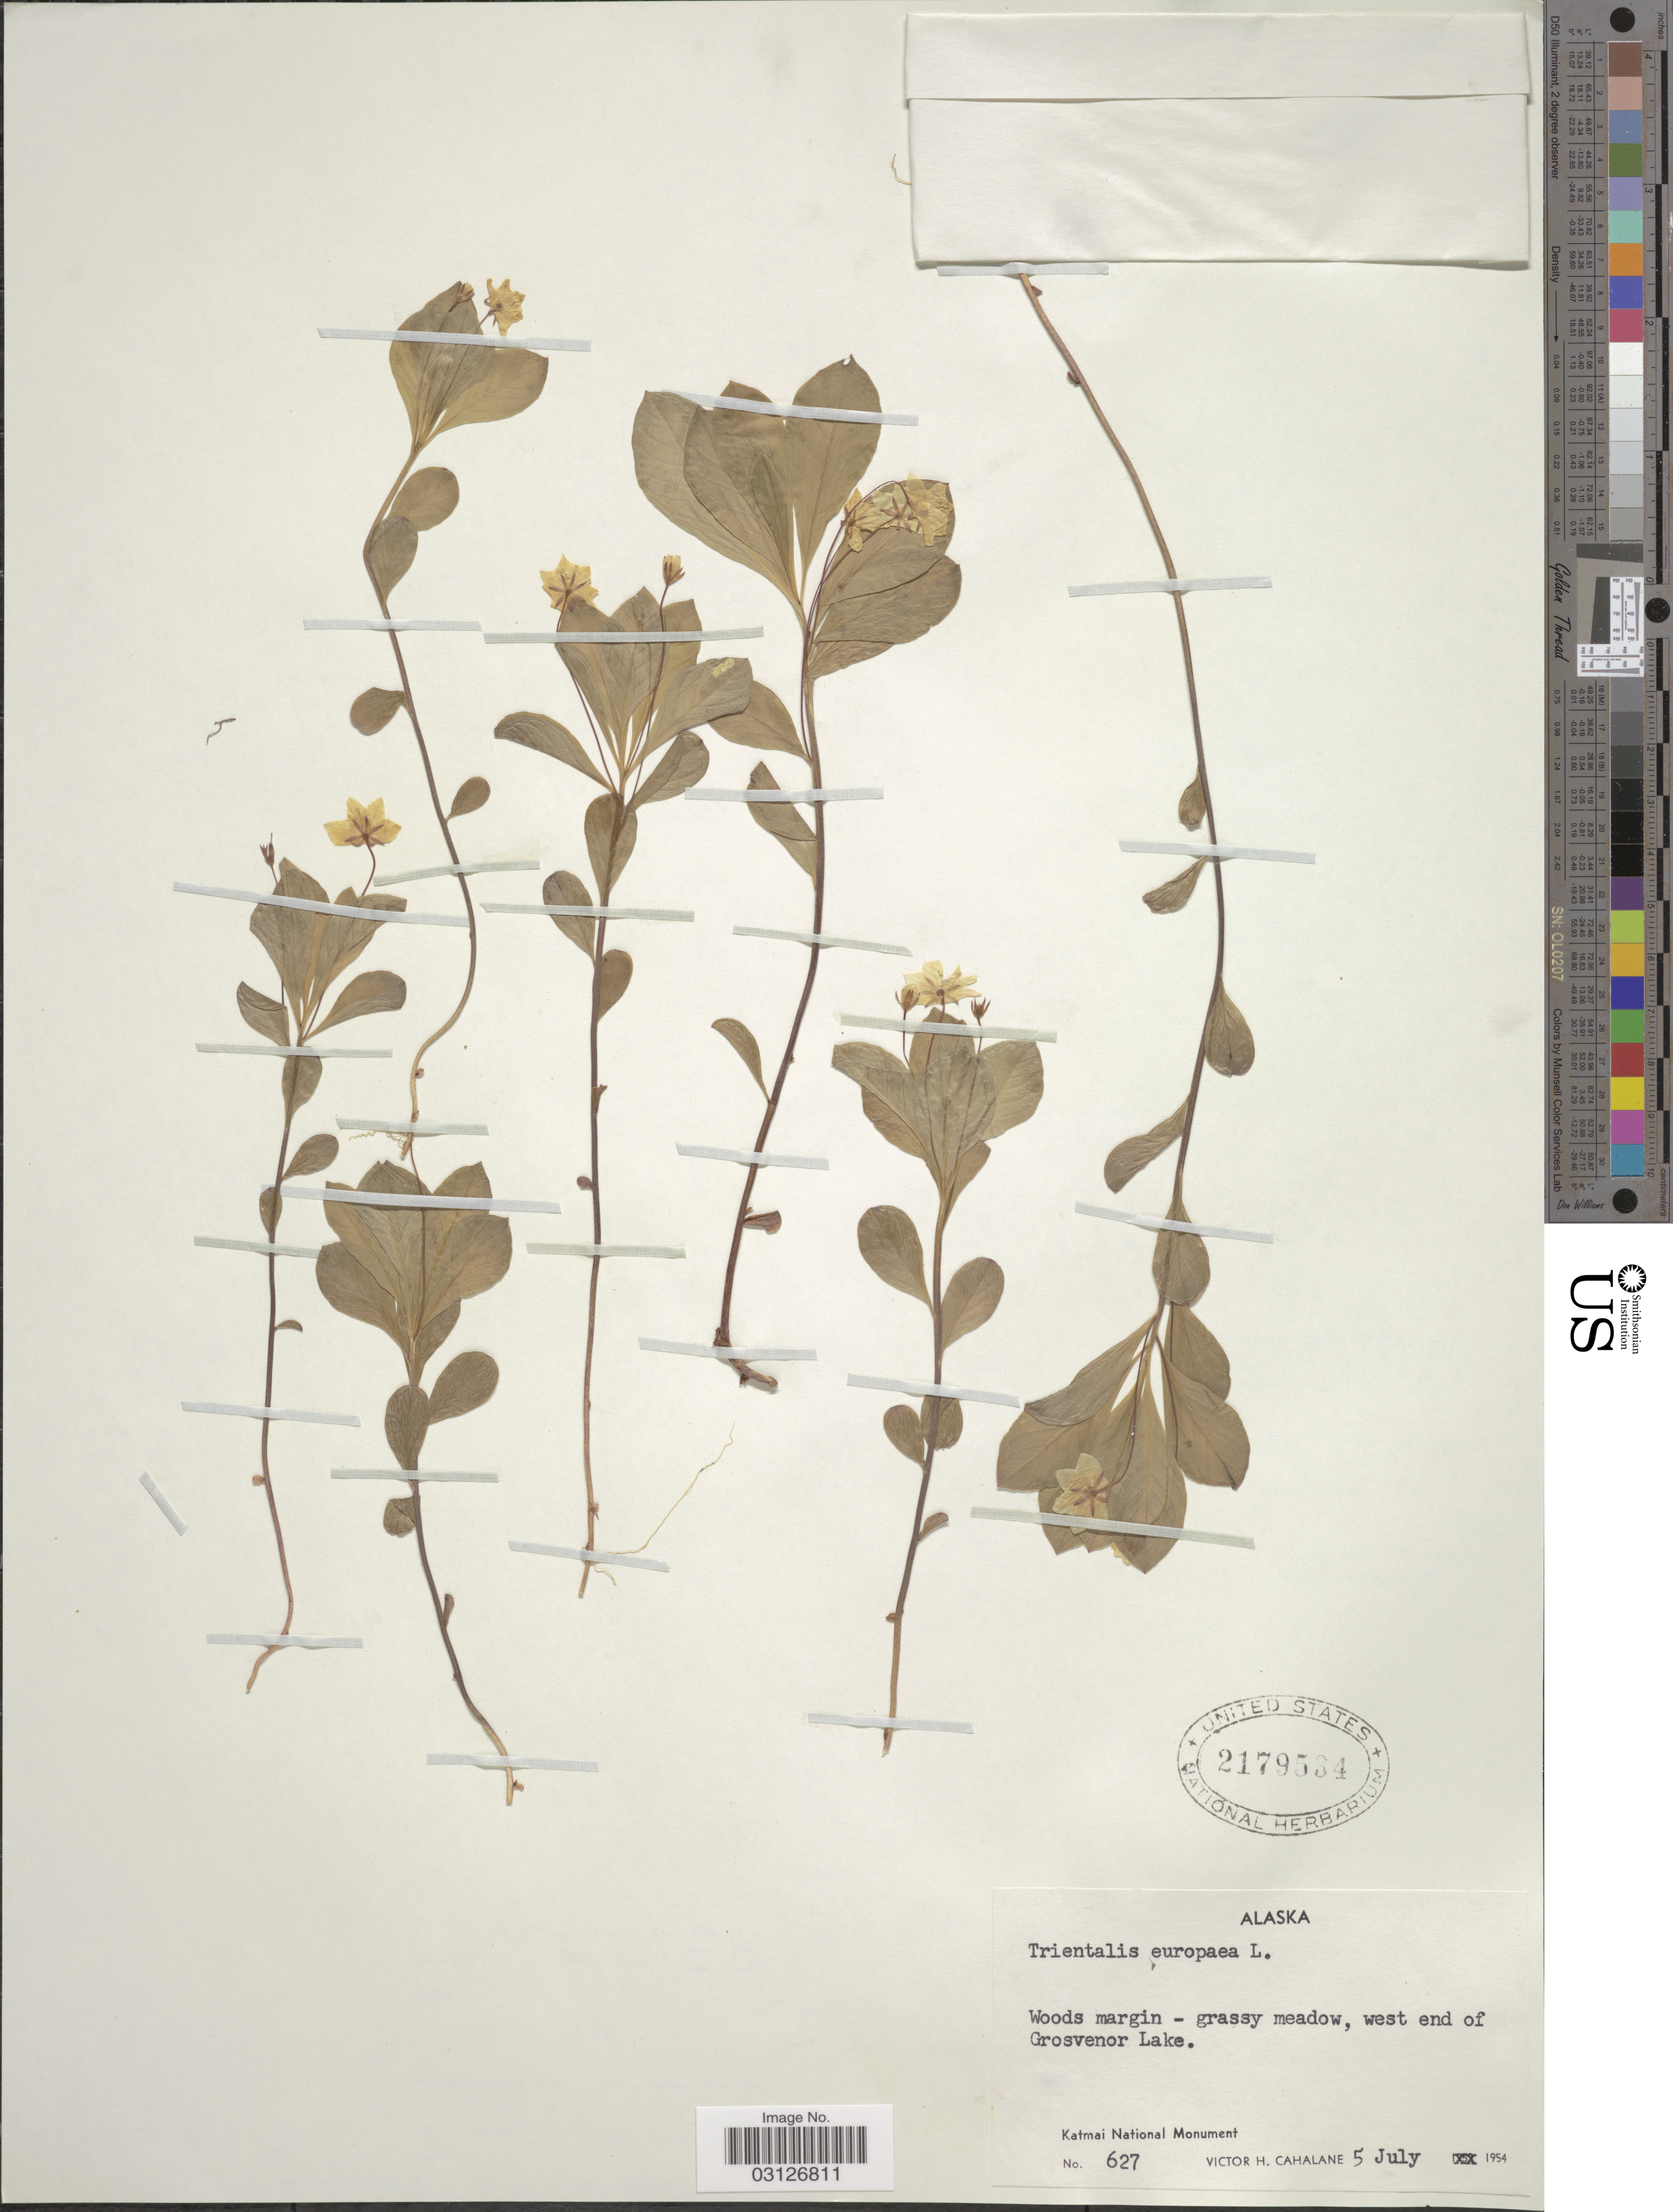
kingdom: Plantae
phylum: Tracheophyta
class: Magnoliopsida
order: Ericales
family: Primulaceae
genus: Trientalis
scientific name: Trientalis europaea subsp. arctica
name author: (Fisch. ex Hook.) Hultén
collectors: V. Cahalane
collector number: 627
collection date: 1954-07-05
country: United States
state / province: Alaska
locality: West end of Grosvenor Lake. Katmai National Monument.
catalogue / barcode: US 2179534